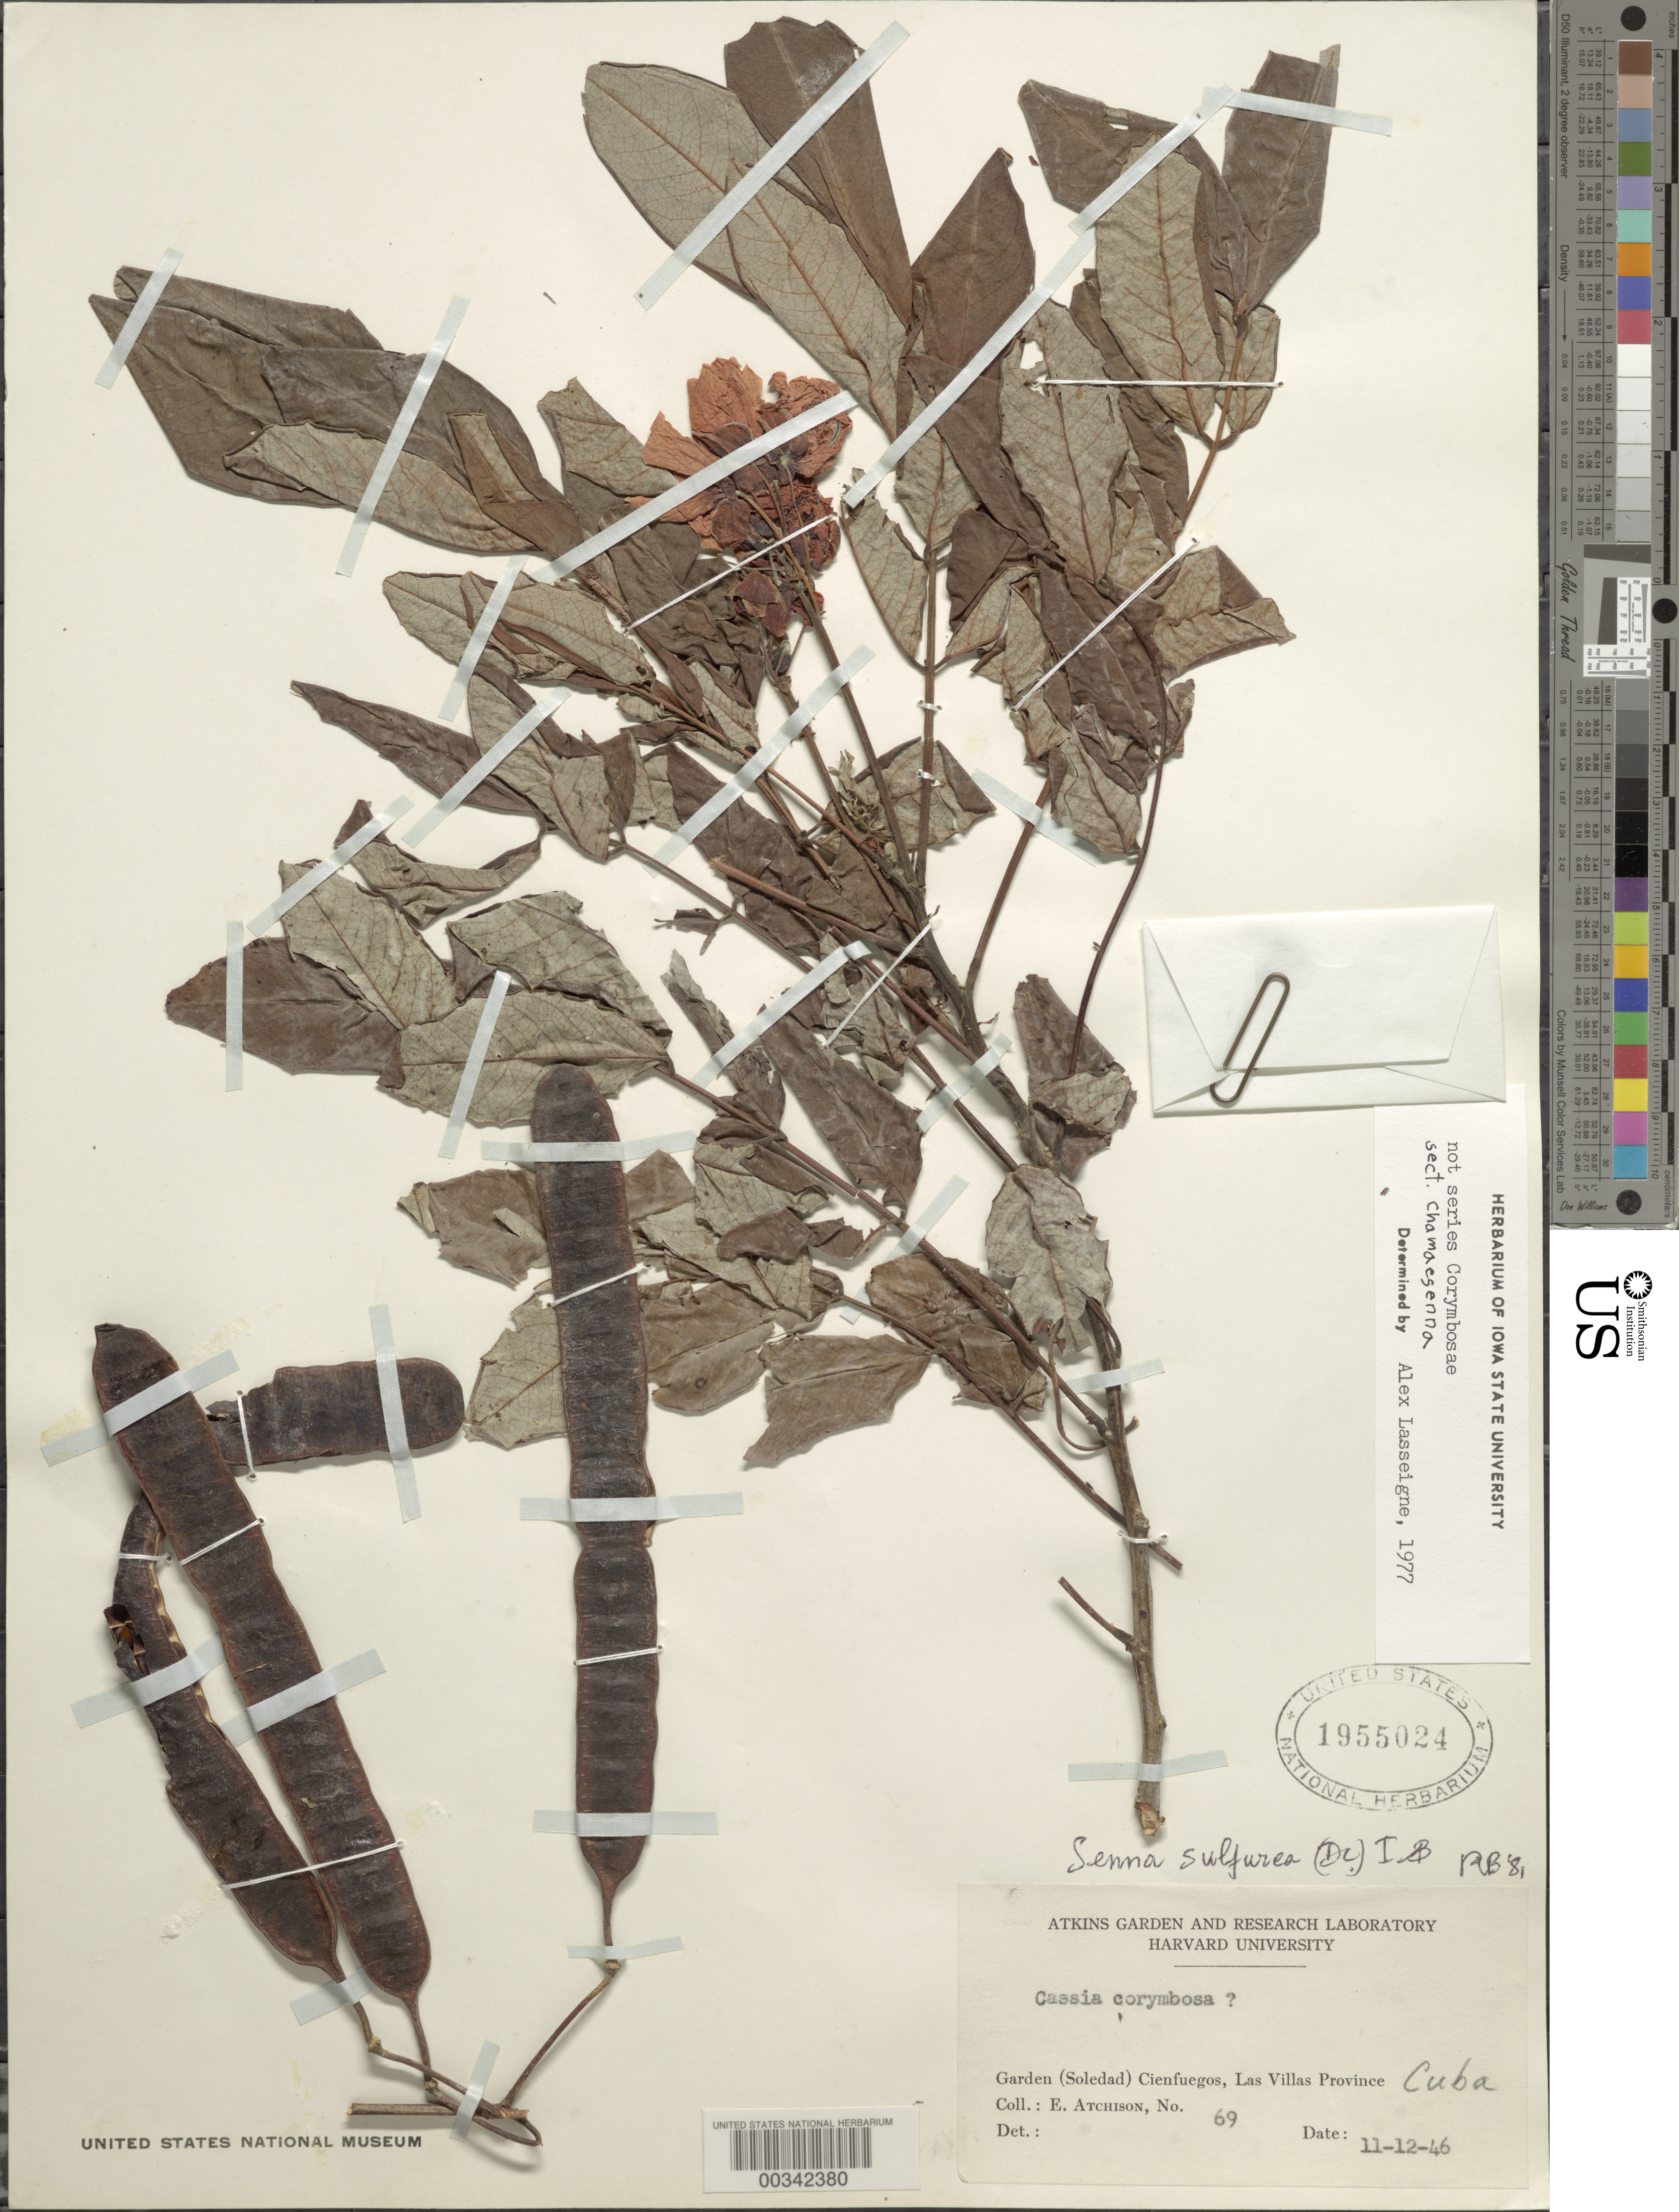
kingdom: Plantae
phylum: Tracheophyta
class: Magnoliopsida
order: Fabales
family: Fabaceae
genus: Senna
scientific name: Senna sulfurea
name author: (Collad.) H.S. Irwin & Barneby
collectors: E. Atchison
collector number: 69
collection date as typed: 11 Dec 1946 or 12 Nov 1946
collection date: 1946-11-12 or 1946-12-11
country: Cuba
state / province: Las Villas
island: Greater Antilles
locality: Cienfuegos, soledad, garden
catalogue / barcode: US 1955024